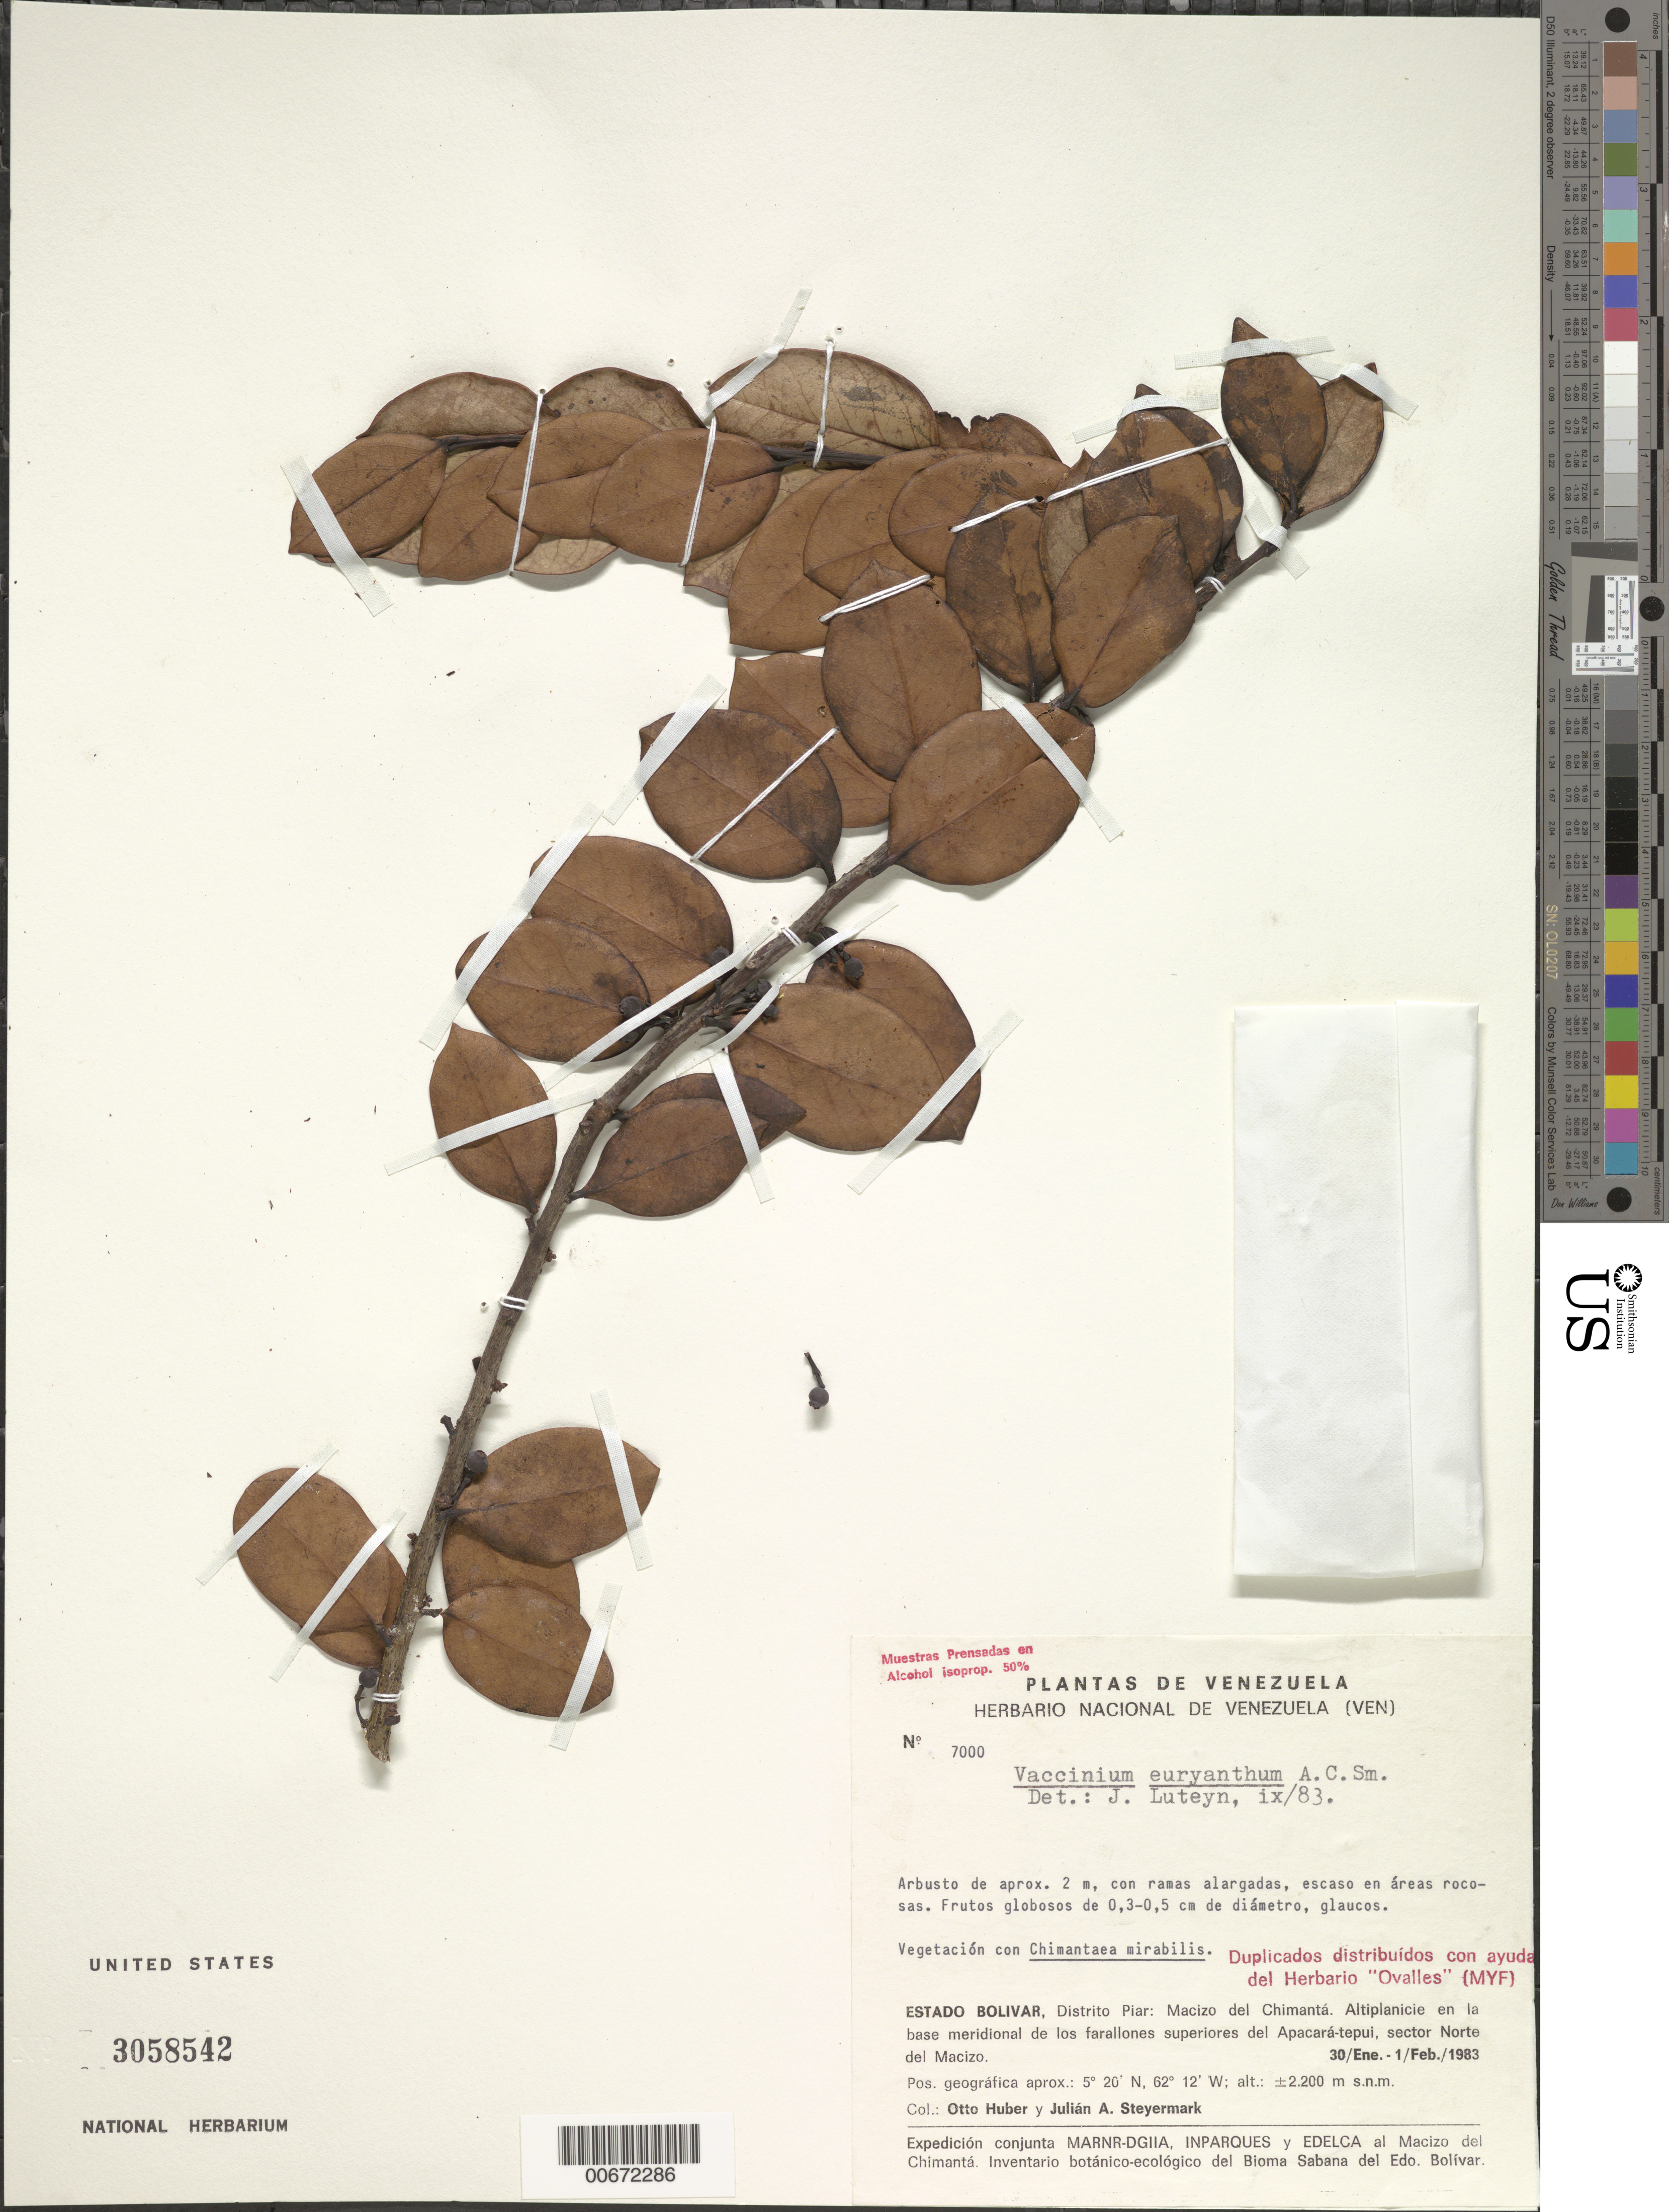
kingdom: Plantae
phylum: Tracheophyta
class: Magnoliopsida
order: Ericales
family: Ericaceae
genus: Vaccinium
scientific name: Vaccinium euryanthum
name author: A.C. Sm.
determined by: Luteyn, J. L.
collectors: O. Huber & J. Steyermark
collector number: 7000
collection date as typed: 30-Jan-83 to 1-Feb-83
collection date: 1983-01-30/1983-02-01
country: Venezuela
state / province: Bolívar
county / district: Piar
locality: Macizo del Chimantá, Apacará-tepuí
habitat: Vegetación con Chimantaea mirabilis, en areas rocosas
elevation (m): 2200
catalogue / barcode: US 3058542